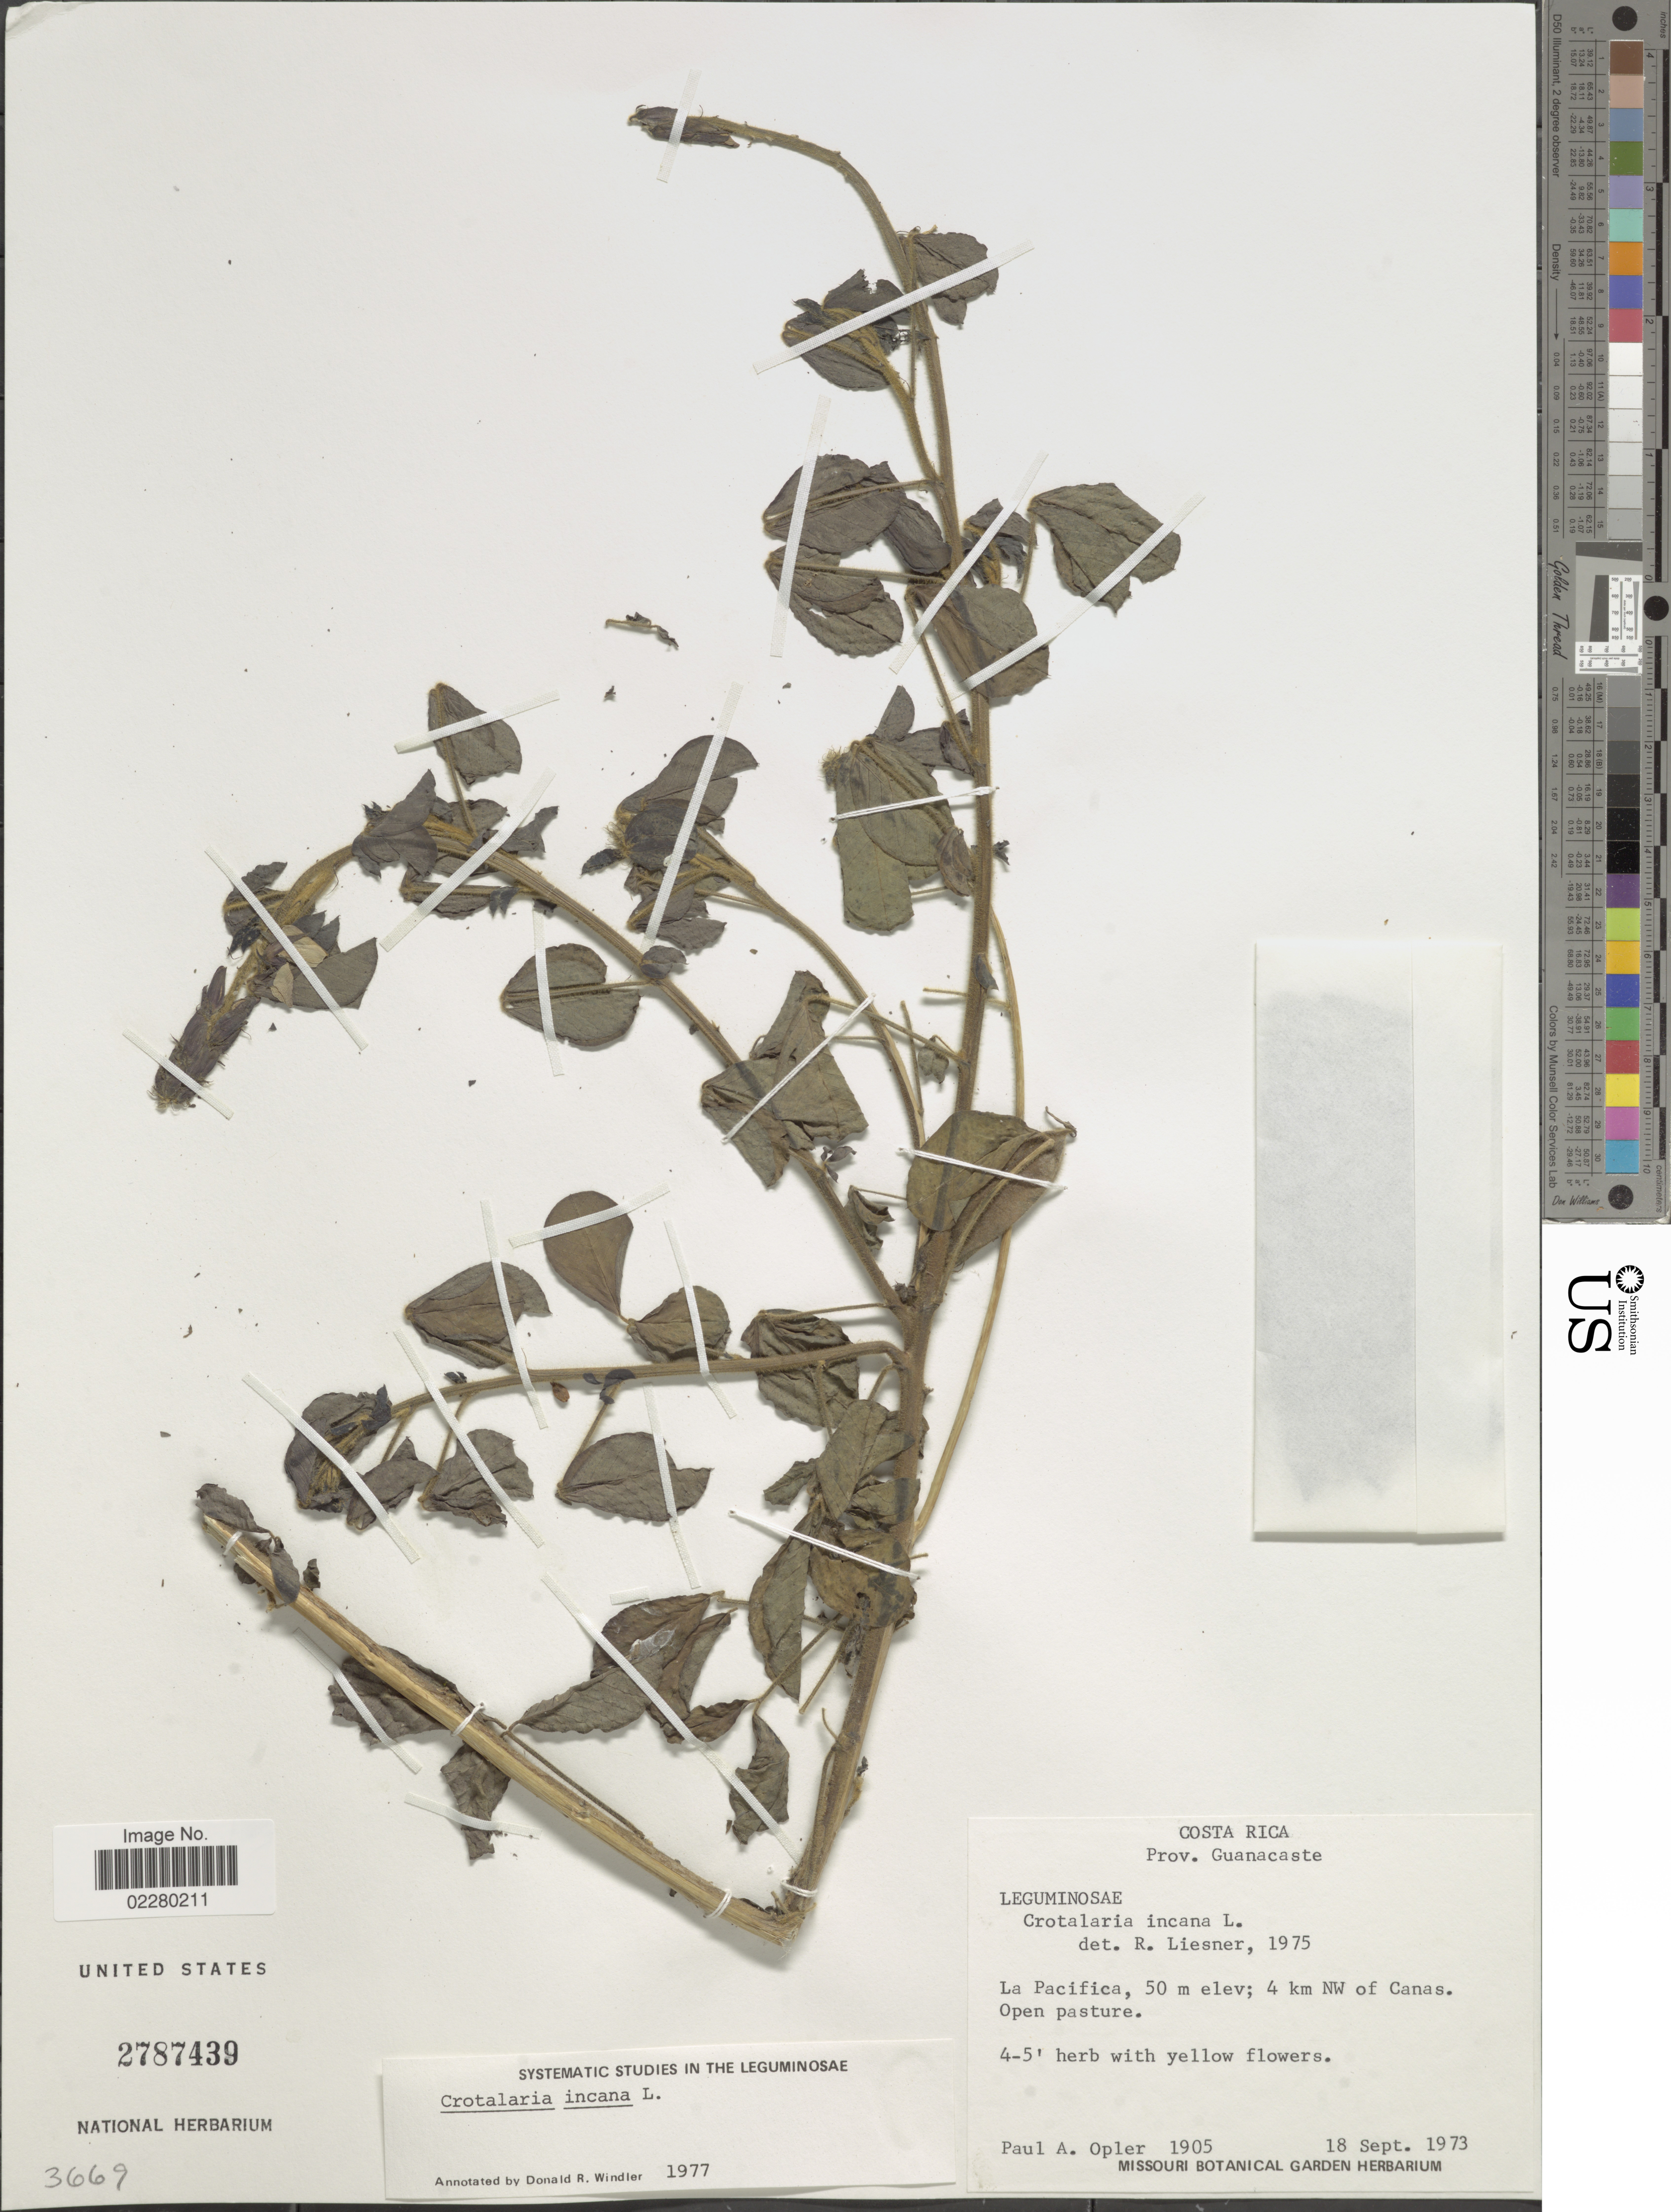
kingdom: Plantae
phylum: Tracheophyta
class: Magnoliopsida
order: Fabales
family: Fabaceae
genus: Crotalaria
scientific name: Crotalaria incana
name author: L.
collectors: P. Opler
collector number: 1905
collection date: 1973-09-18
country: Costa Rica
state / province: Guanacaste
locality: Prov. Guanacaste. la Pacifica. 4 km NW of Canas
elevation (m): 50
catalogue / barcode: US 2787439